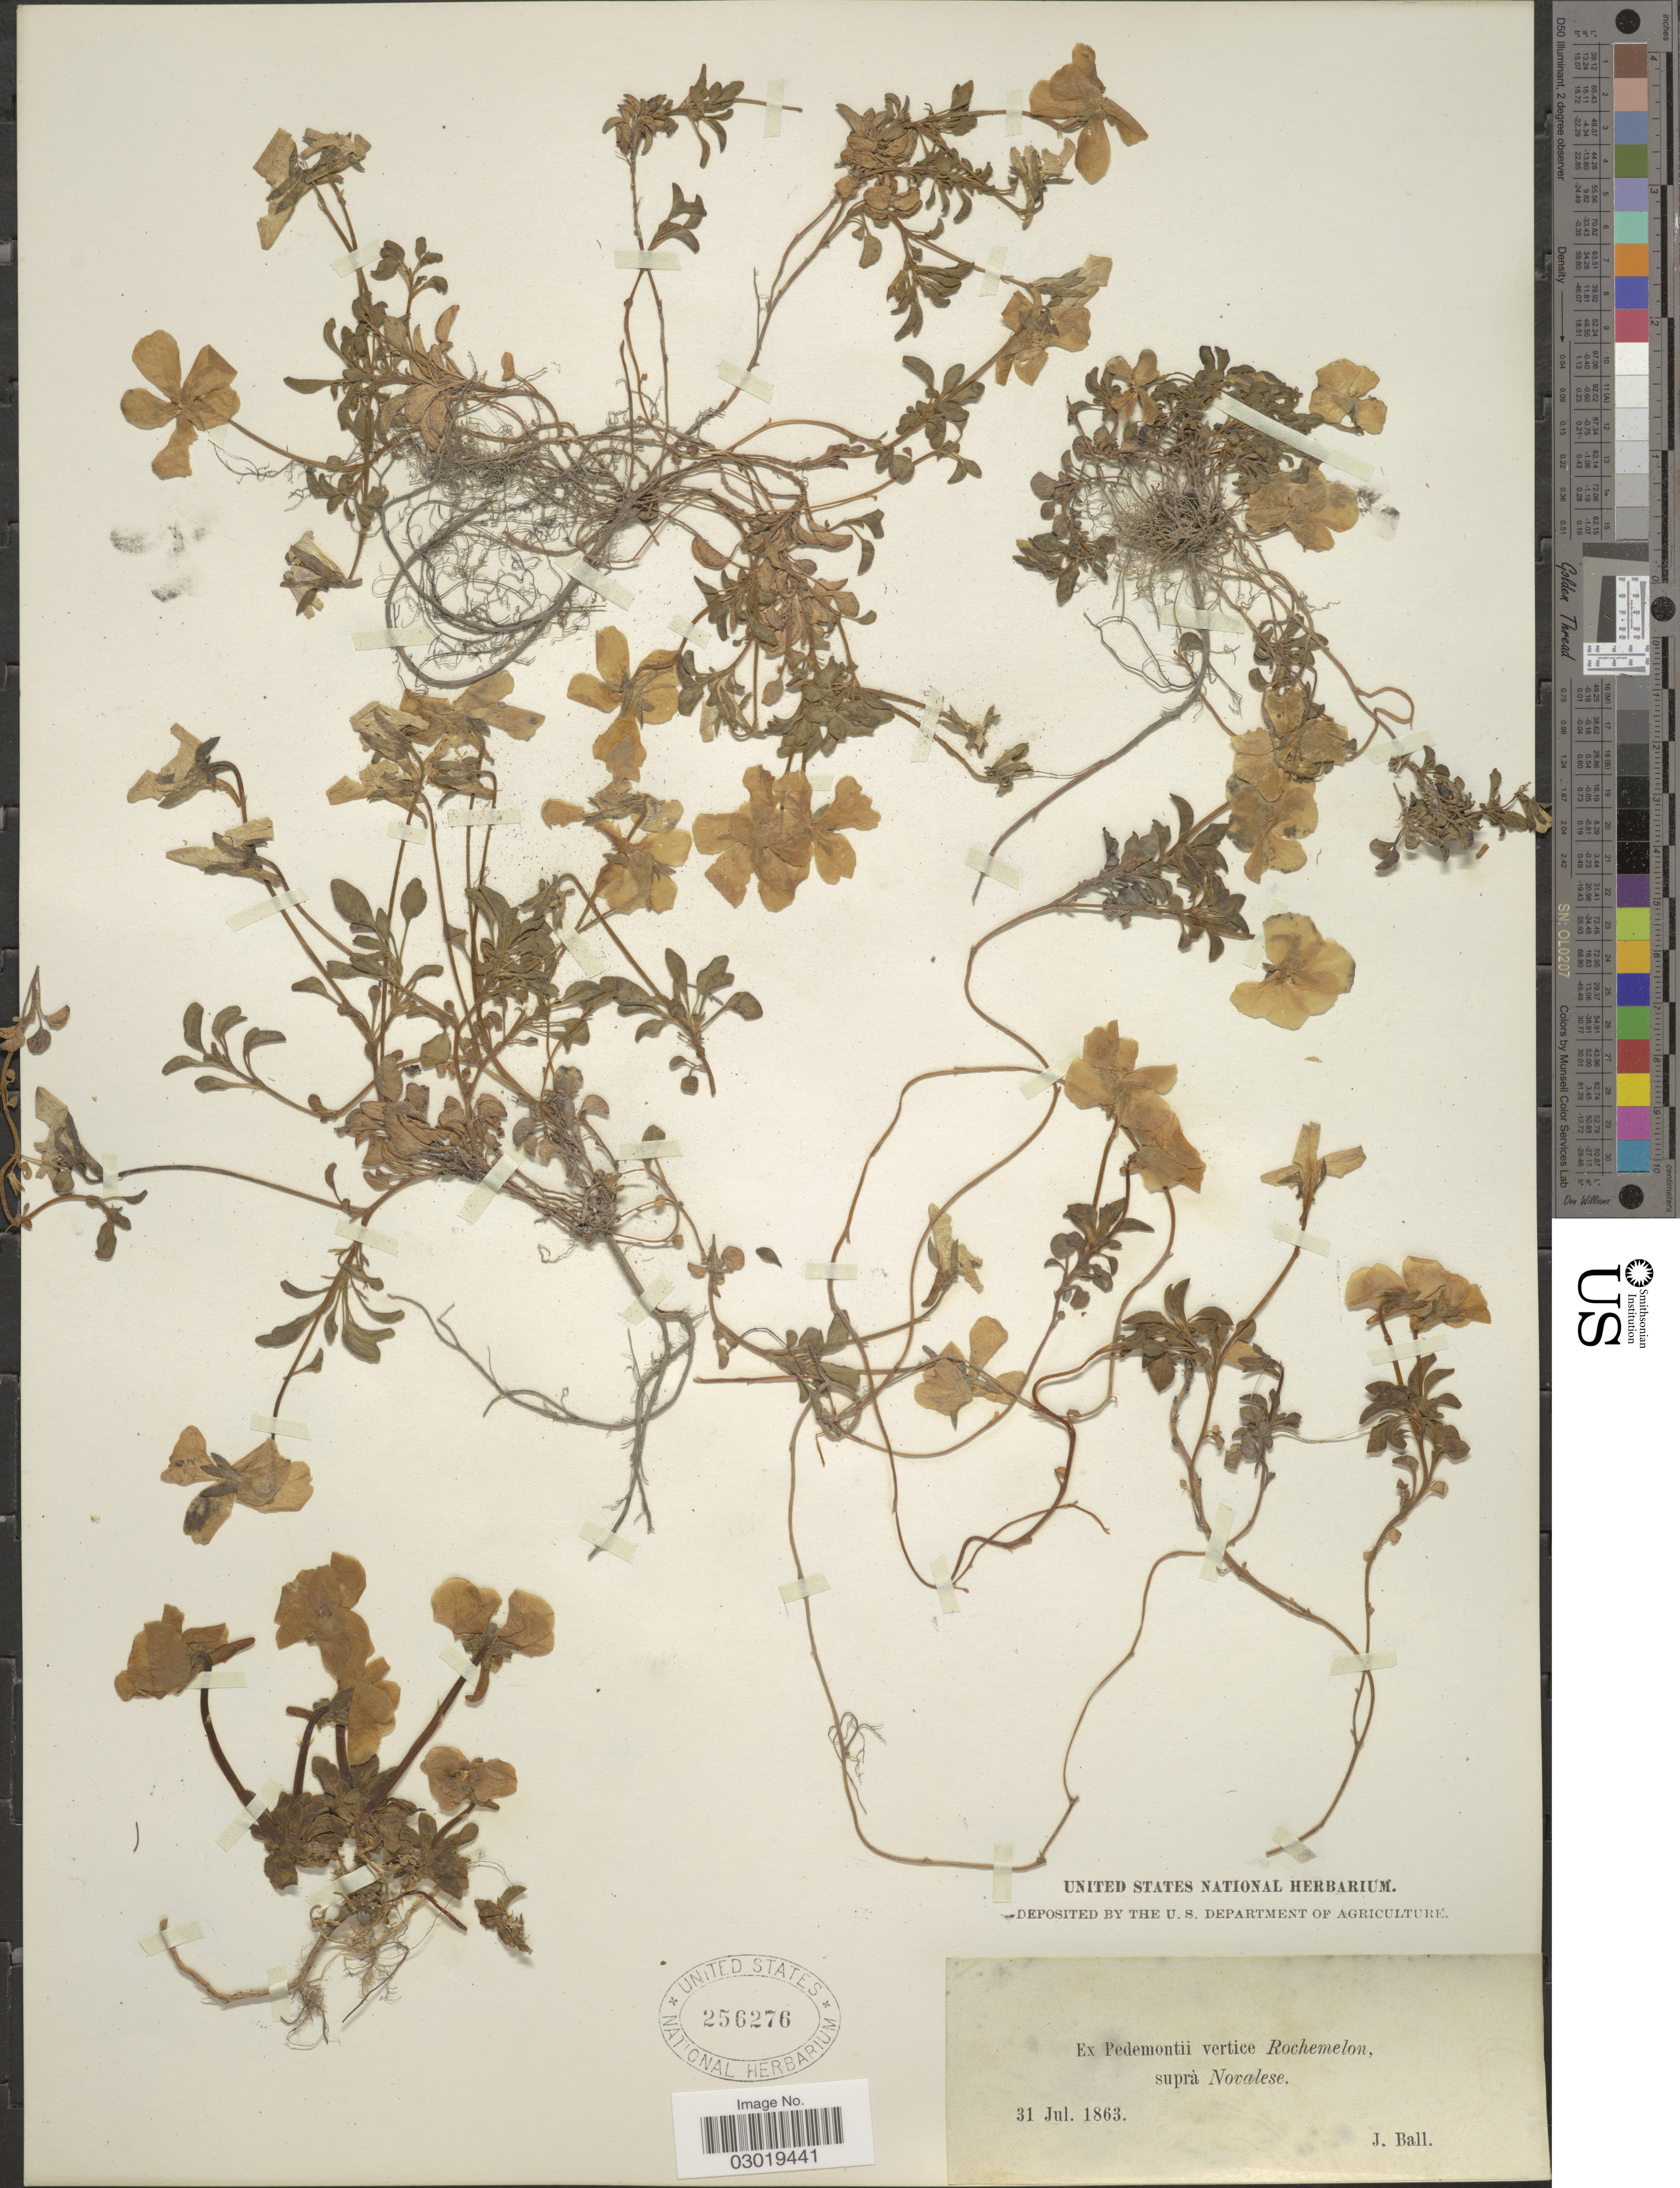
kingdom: Plantae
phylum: Tracheophyta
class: Magnoliopsida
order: Malpighiales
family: Violaceae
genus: Viola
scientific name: Viola sp.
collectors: J. Ball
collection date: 1863-07-31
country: Italy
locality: Ex Pedemontii vertice Rochemelon, suprà Novalese.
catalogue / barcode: US 256276